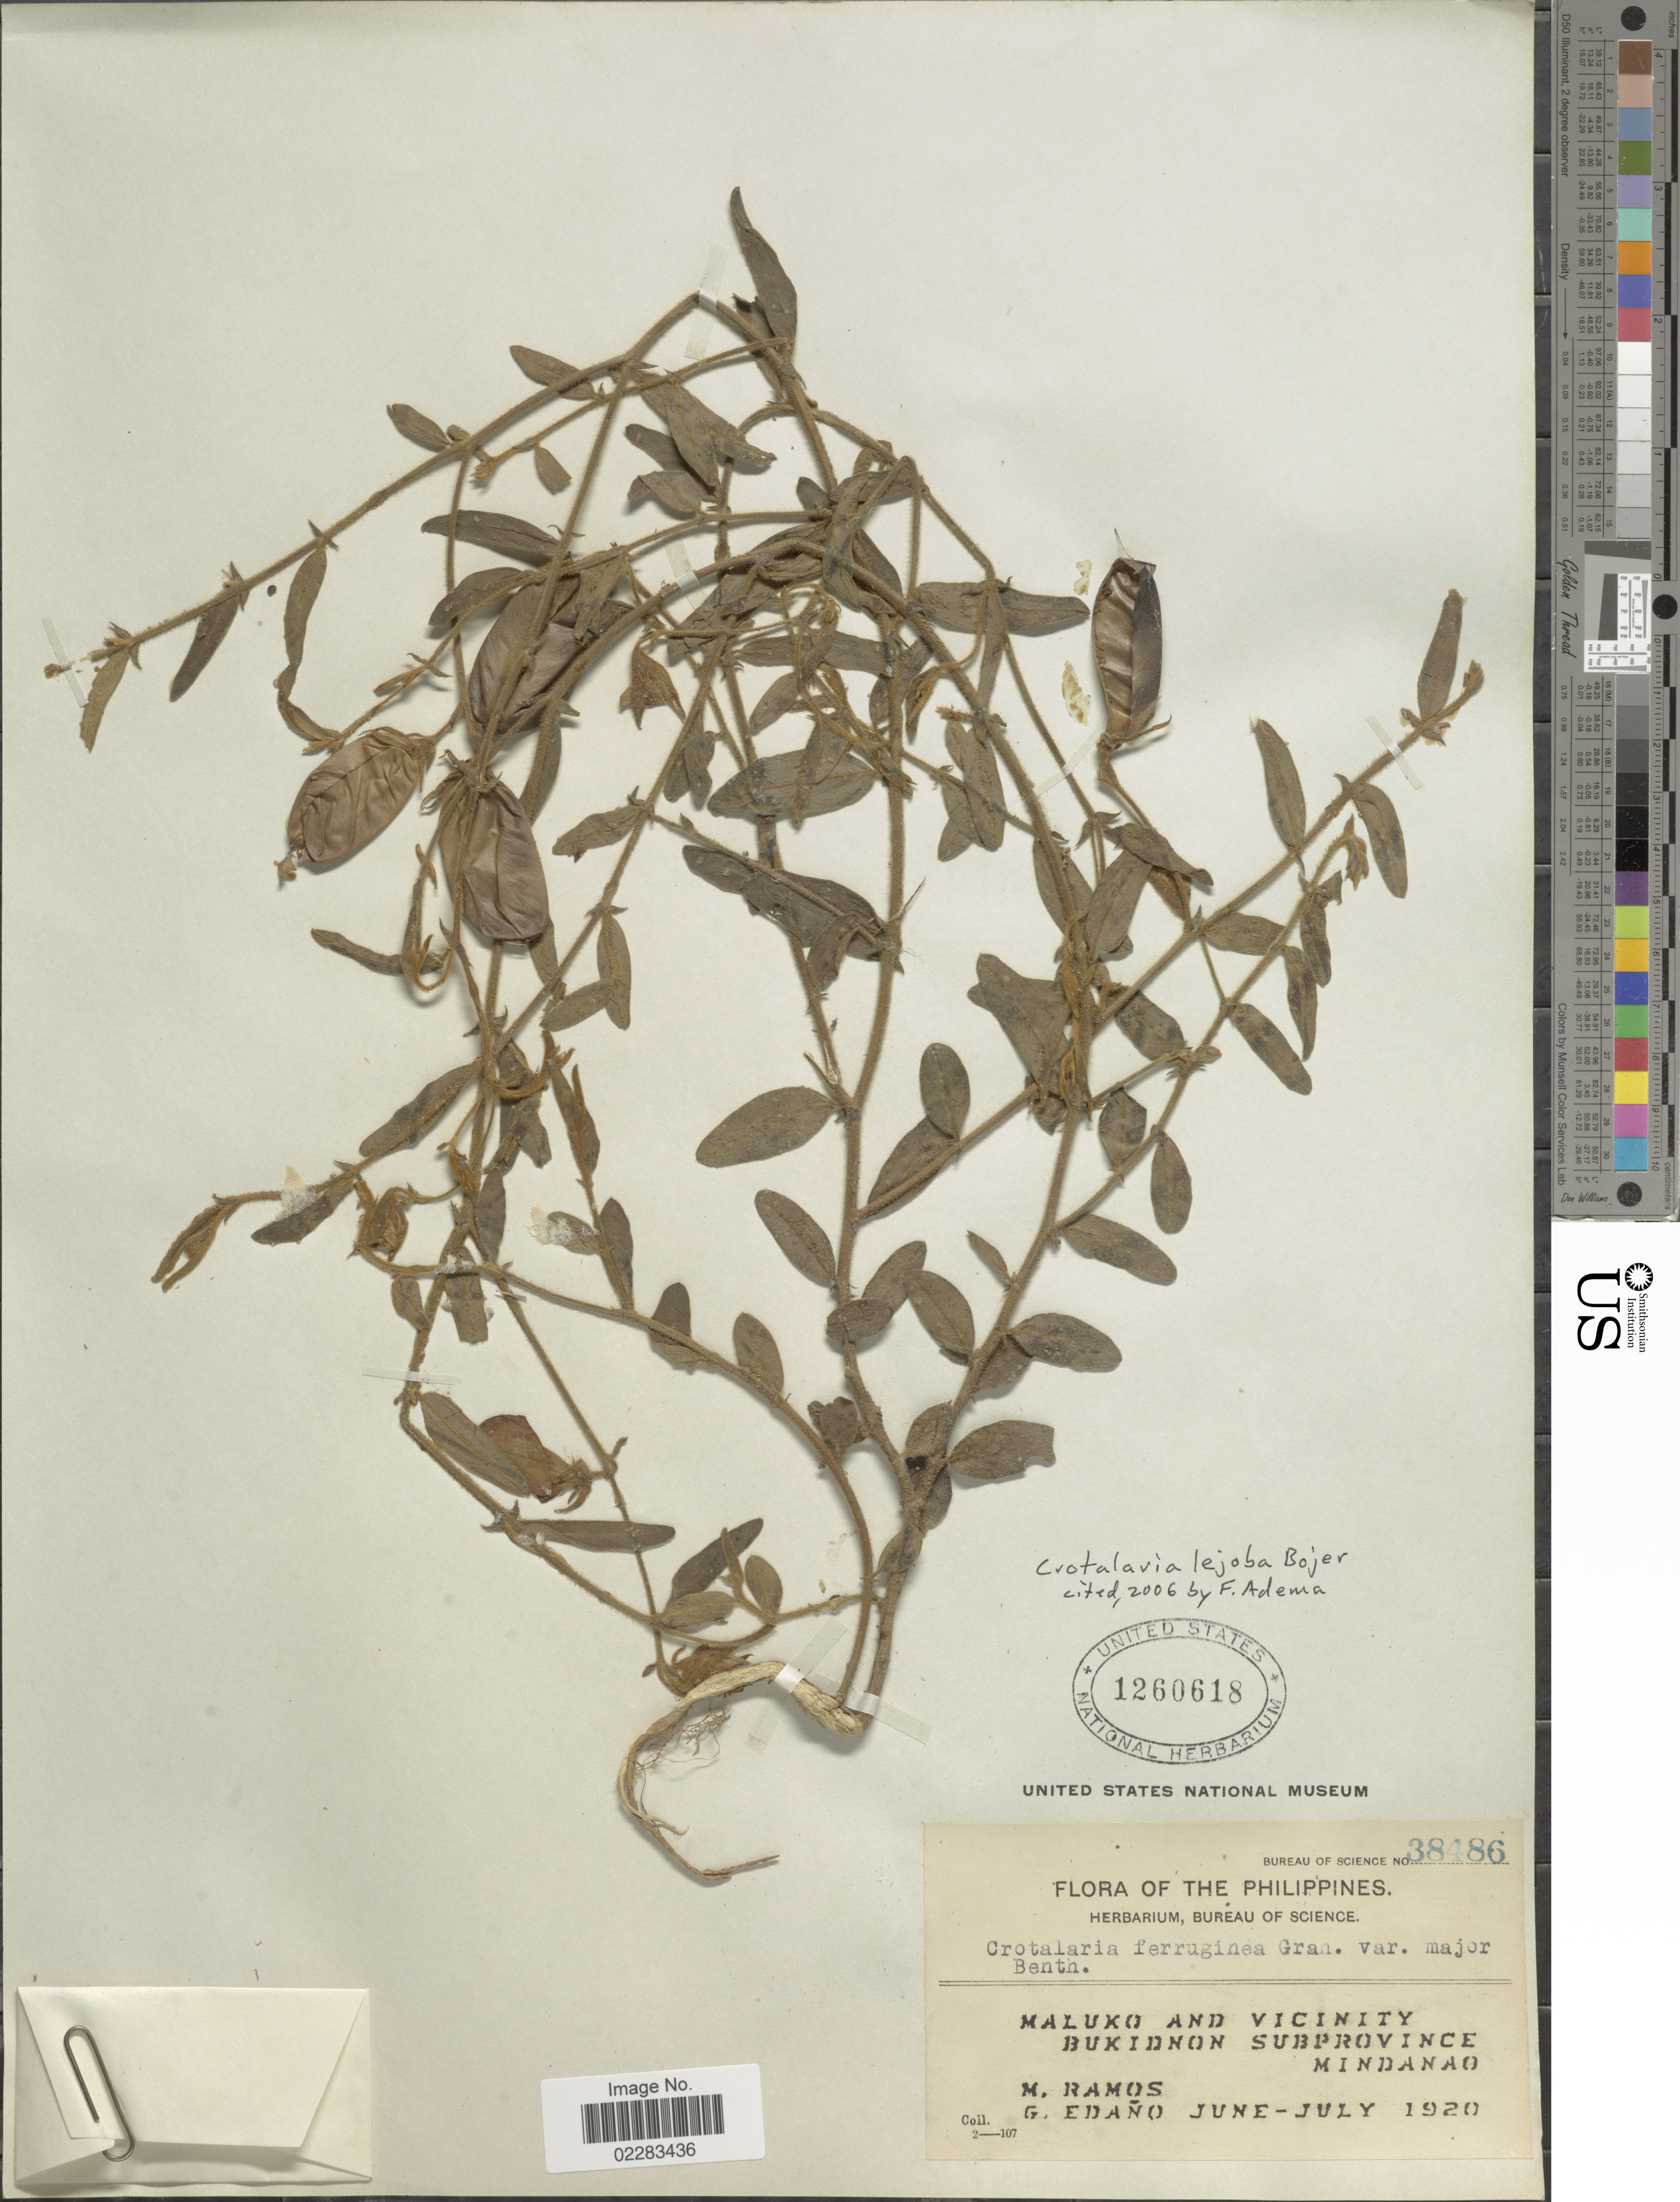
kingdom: Plantae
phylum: Tracheophyta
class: Magnoliopsida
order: Fabales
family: Fabaceae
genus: Crotalaria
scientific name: Crotalaria lejoloba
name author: Bartl.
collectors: M. Ramos & G. Edaño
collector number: Bureau of Science 38486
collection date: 1920-06/1920-07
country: Philippines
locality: Maluko and Vicinity Bukidnon Sunbprovince Mindanao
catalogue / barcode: US 1260618